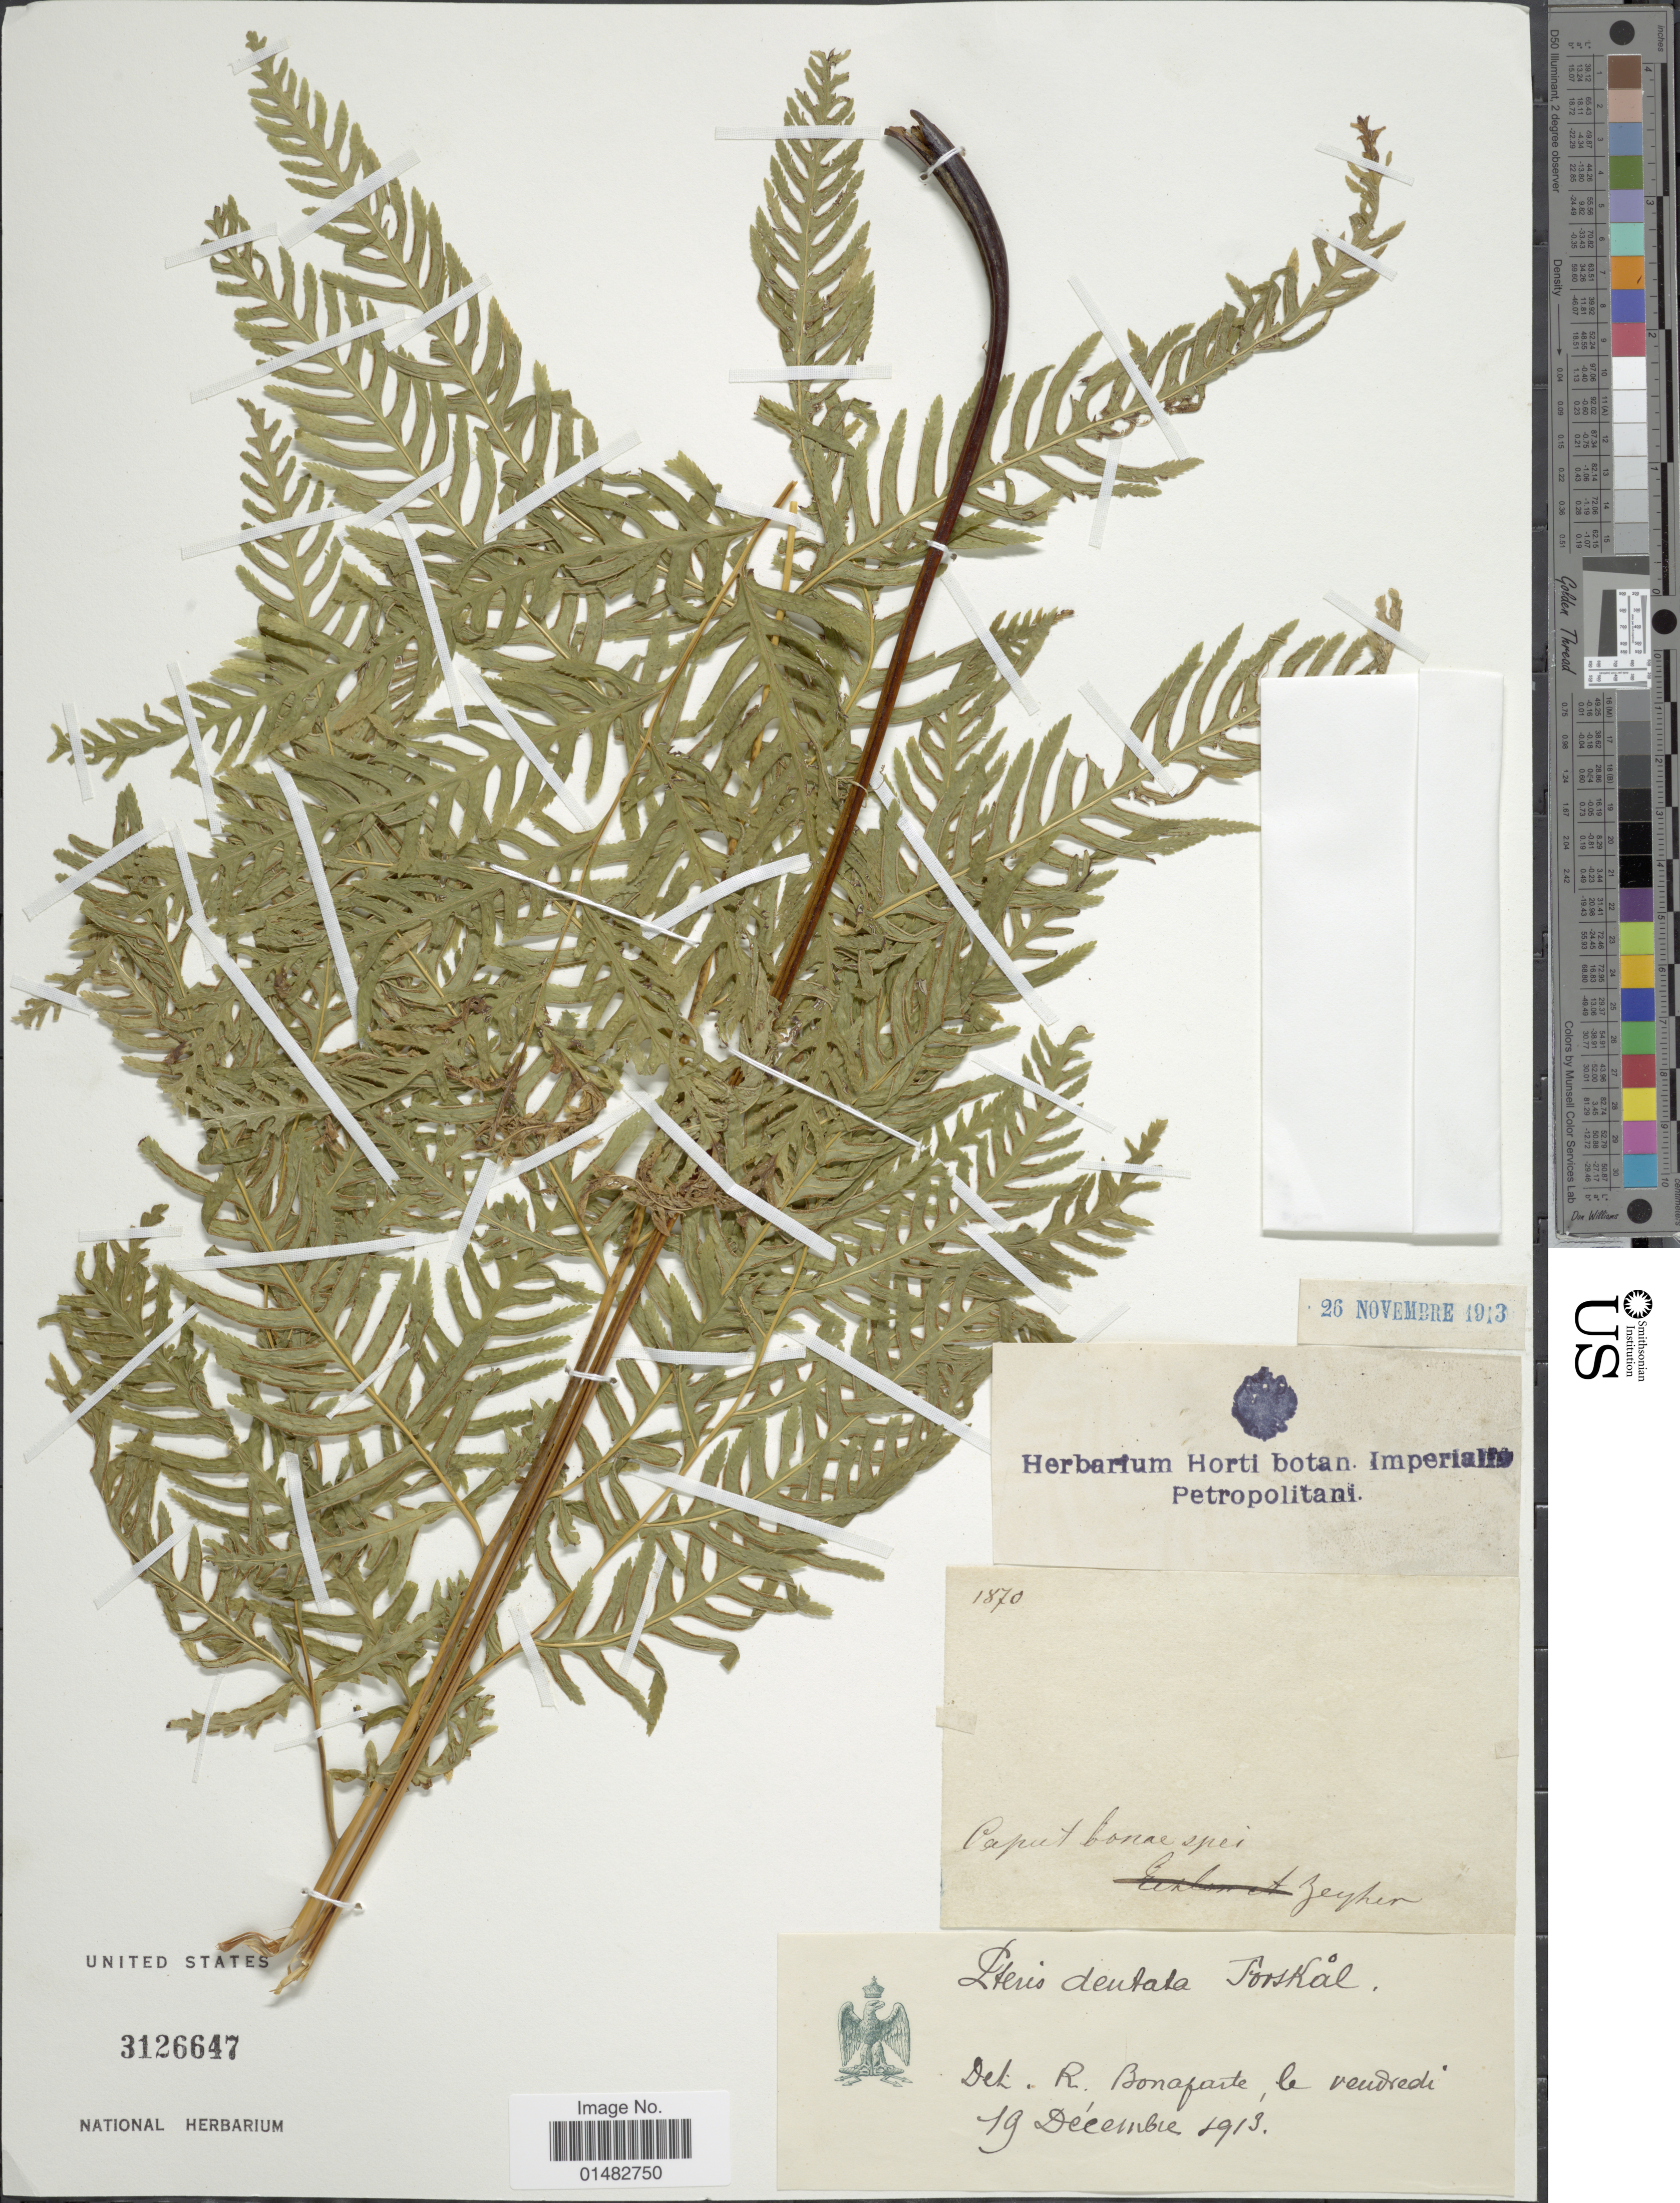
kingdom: Plantae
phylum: Tracheophyta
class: Polypodiopsida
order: Polypodiales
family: Pteridaceae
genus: Pteris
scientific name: Pteris dentata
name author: Forssk.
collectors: -. Zeyher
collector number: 1870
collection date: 1913-11-26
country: South Africa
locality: Caput bonae spei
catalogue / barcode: US 3126647